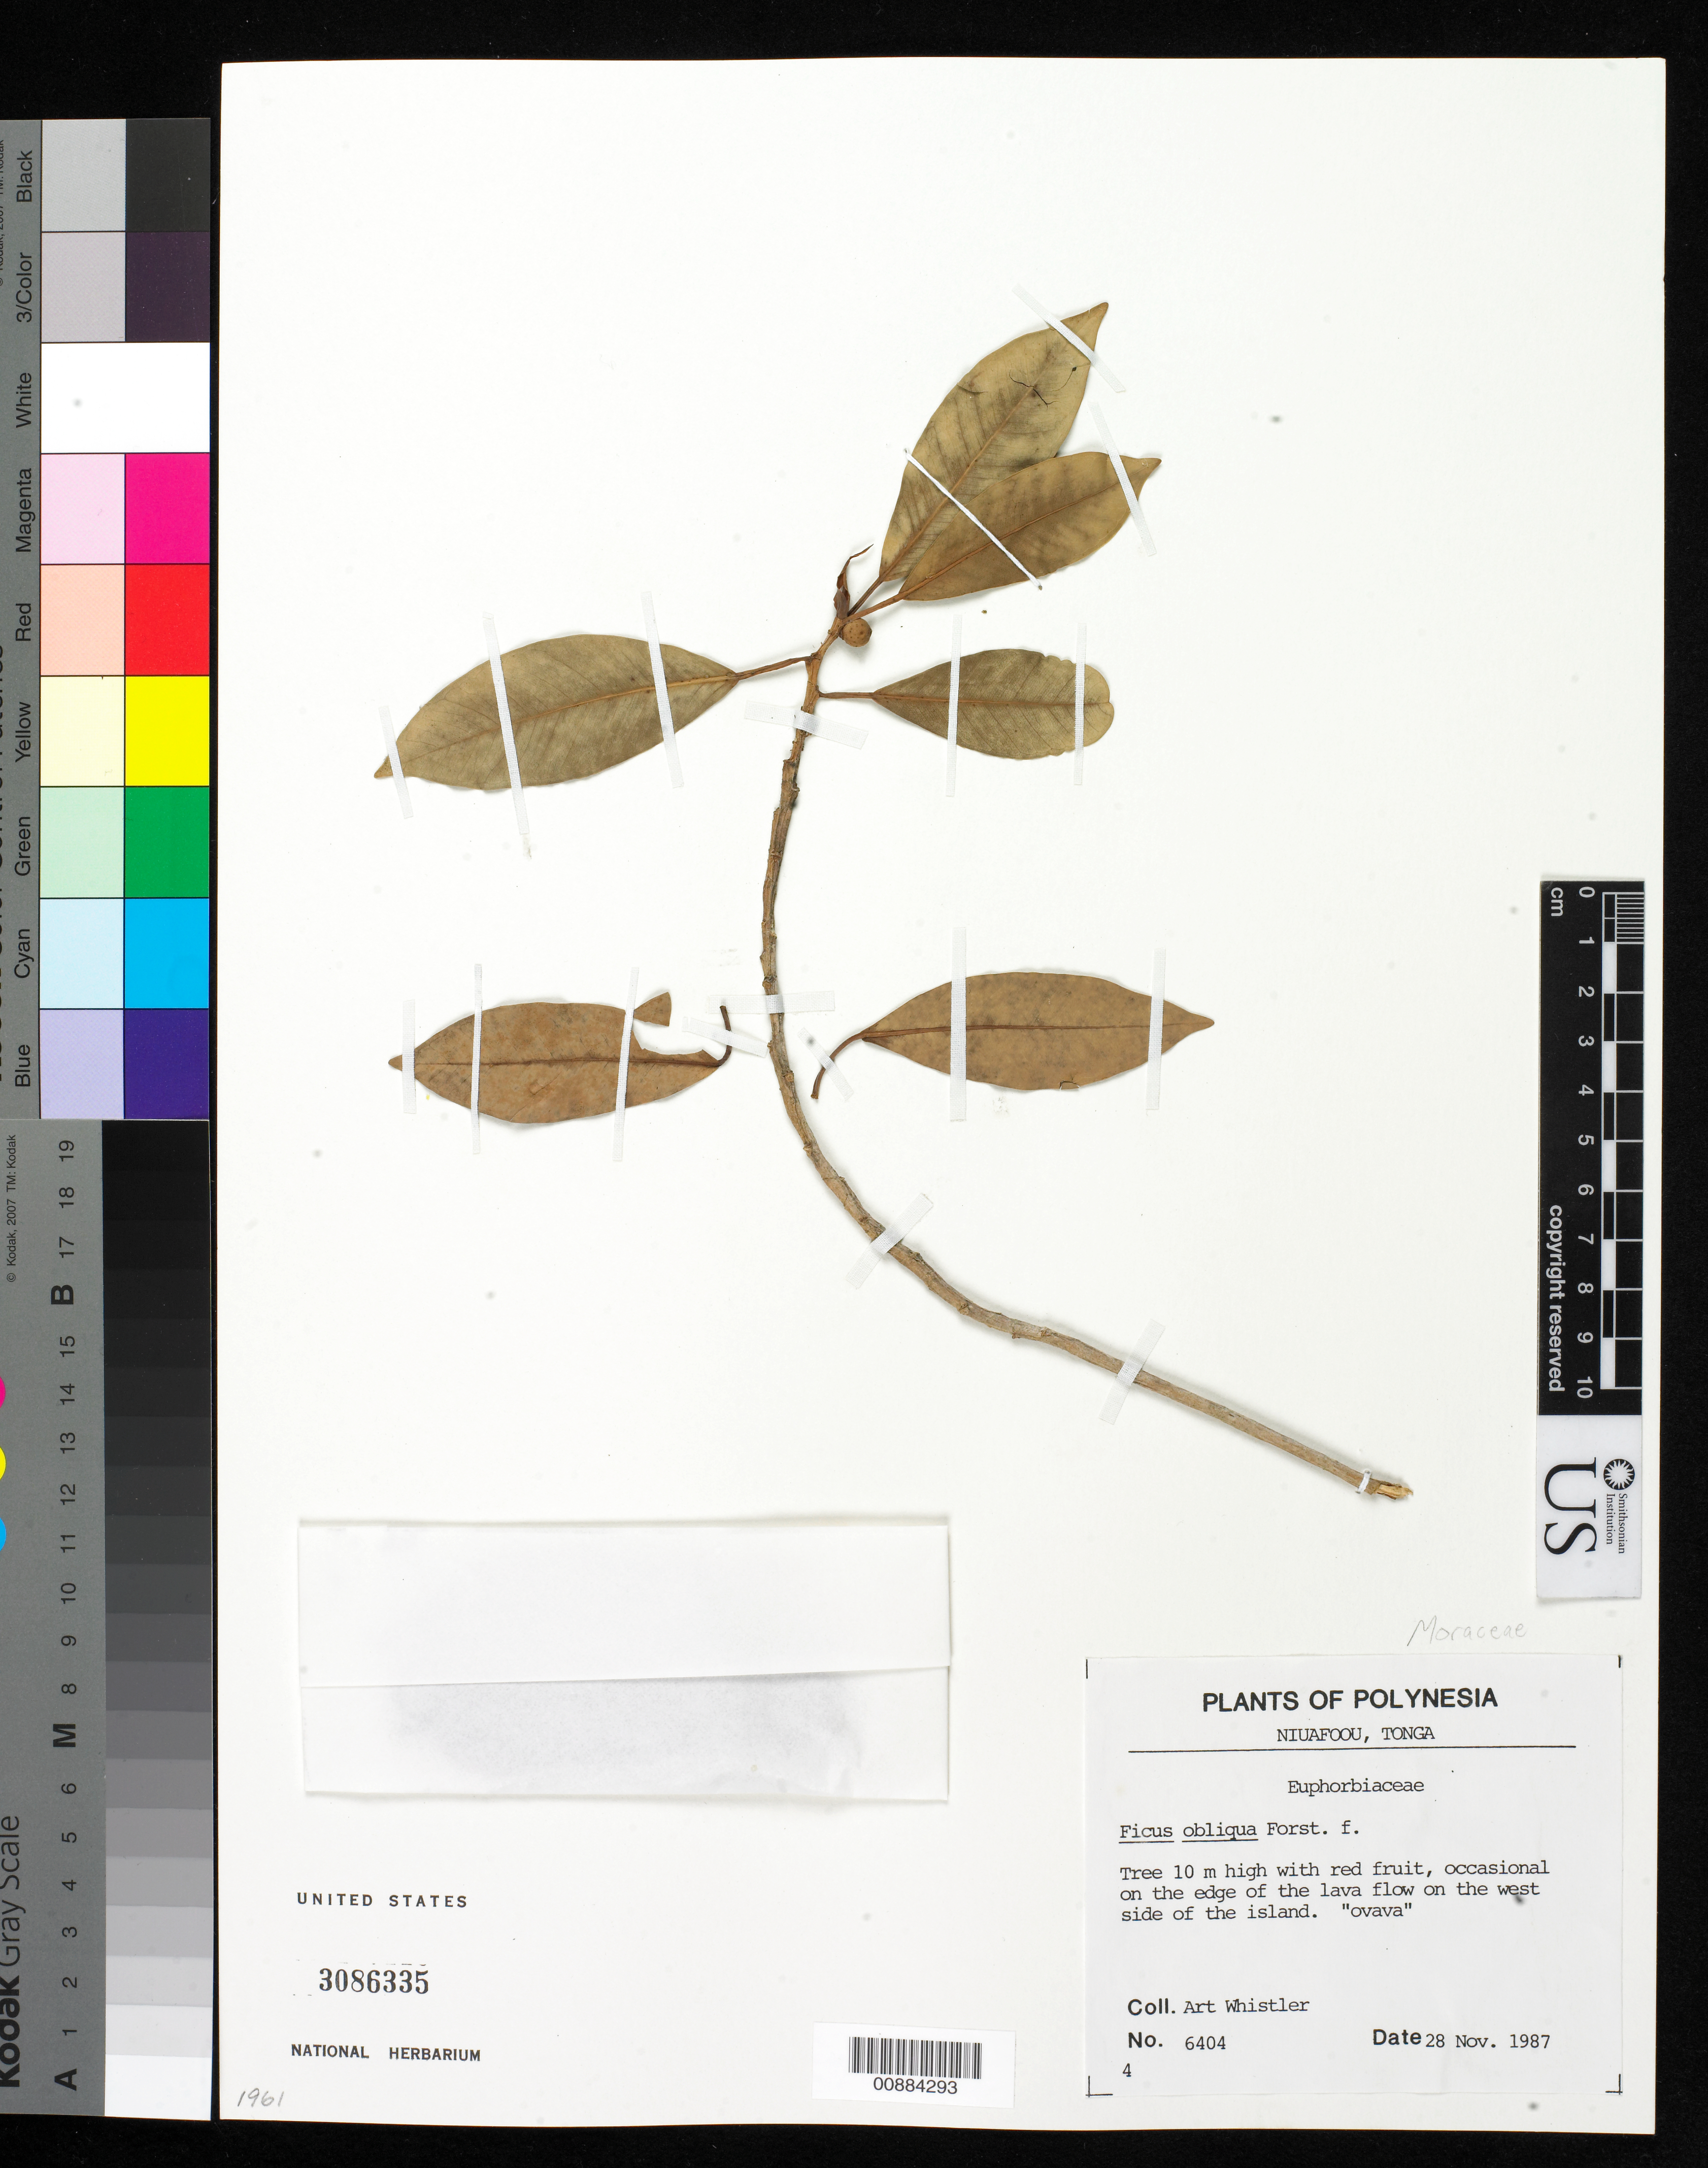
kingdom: Plantae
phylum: Tracheophyta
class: Magnoliopsida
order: Rosales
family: Moraceae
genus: Ficus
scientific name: Ficus obliqua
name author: G. Forst.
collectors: A. Whistler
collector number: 6404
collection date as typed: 28 Nov 1987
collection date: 1987-11-28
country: Tonga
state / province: Tonga Outliers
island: Niuafo'ou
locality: On west side of the island.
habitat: Occasional on the edge of the lava flow.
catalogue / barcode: US 3086335